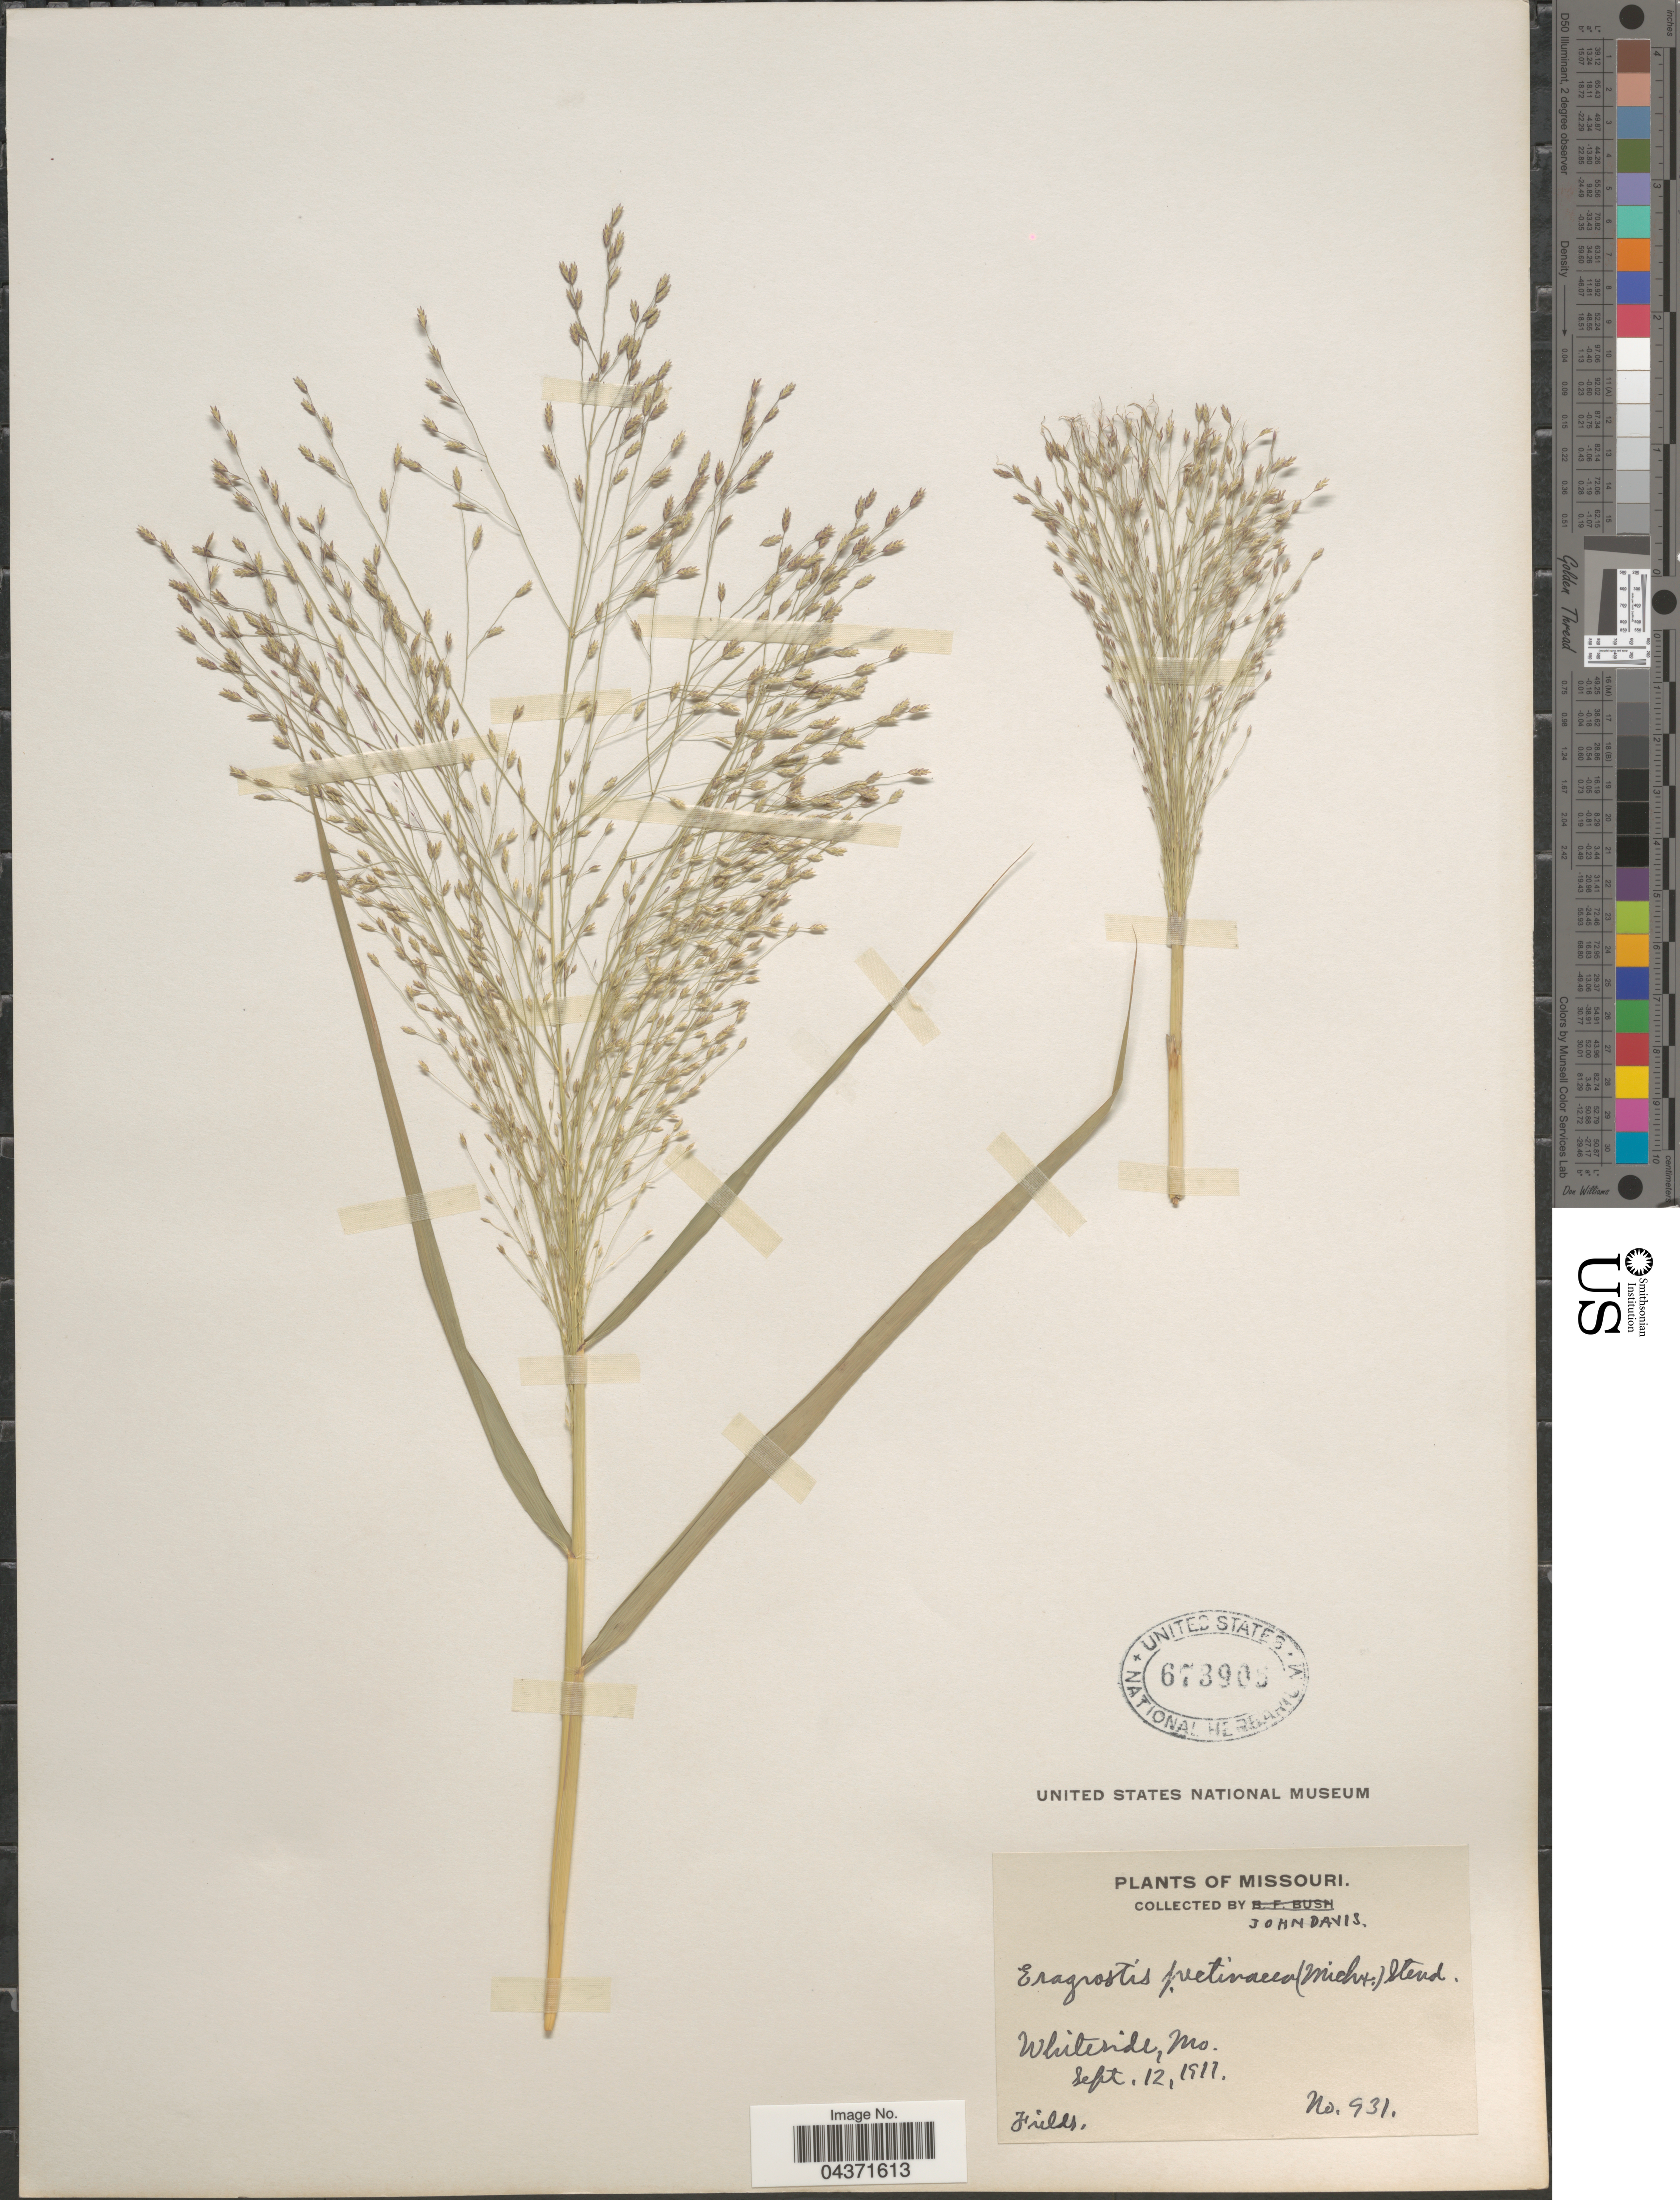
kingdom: Plantae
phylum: Tracheophyta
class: Liliopsida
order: Poales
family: Poaceae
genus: Eragrostis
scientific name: Eragrostis spectabilis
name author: (Pursh) Steud.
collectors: J. Davis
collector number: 931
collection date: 1911-09-12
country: United States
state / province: Missouri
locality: Whiteside.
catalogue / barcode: US 6739086